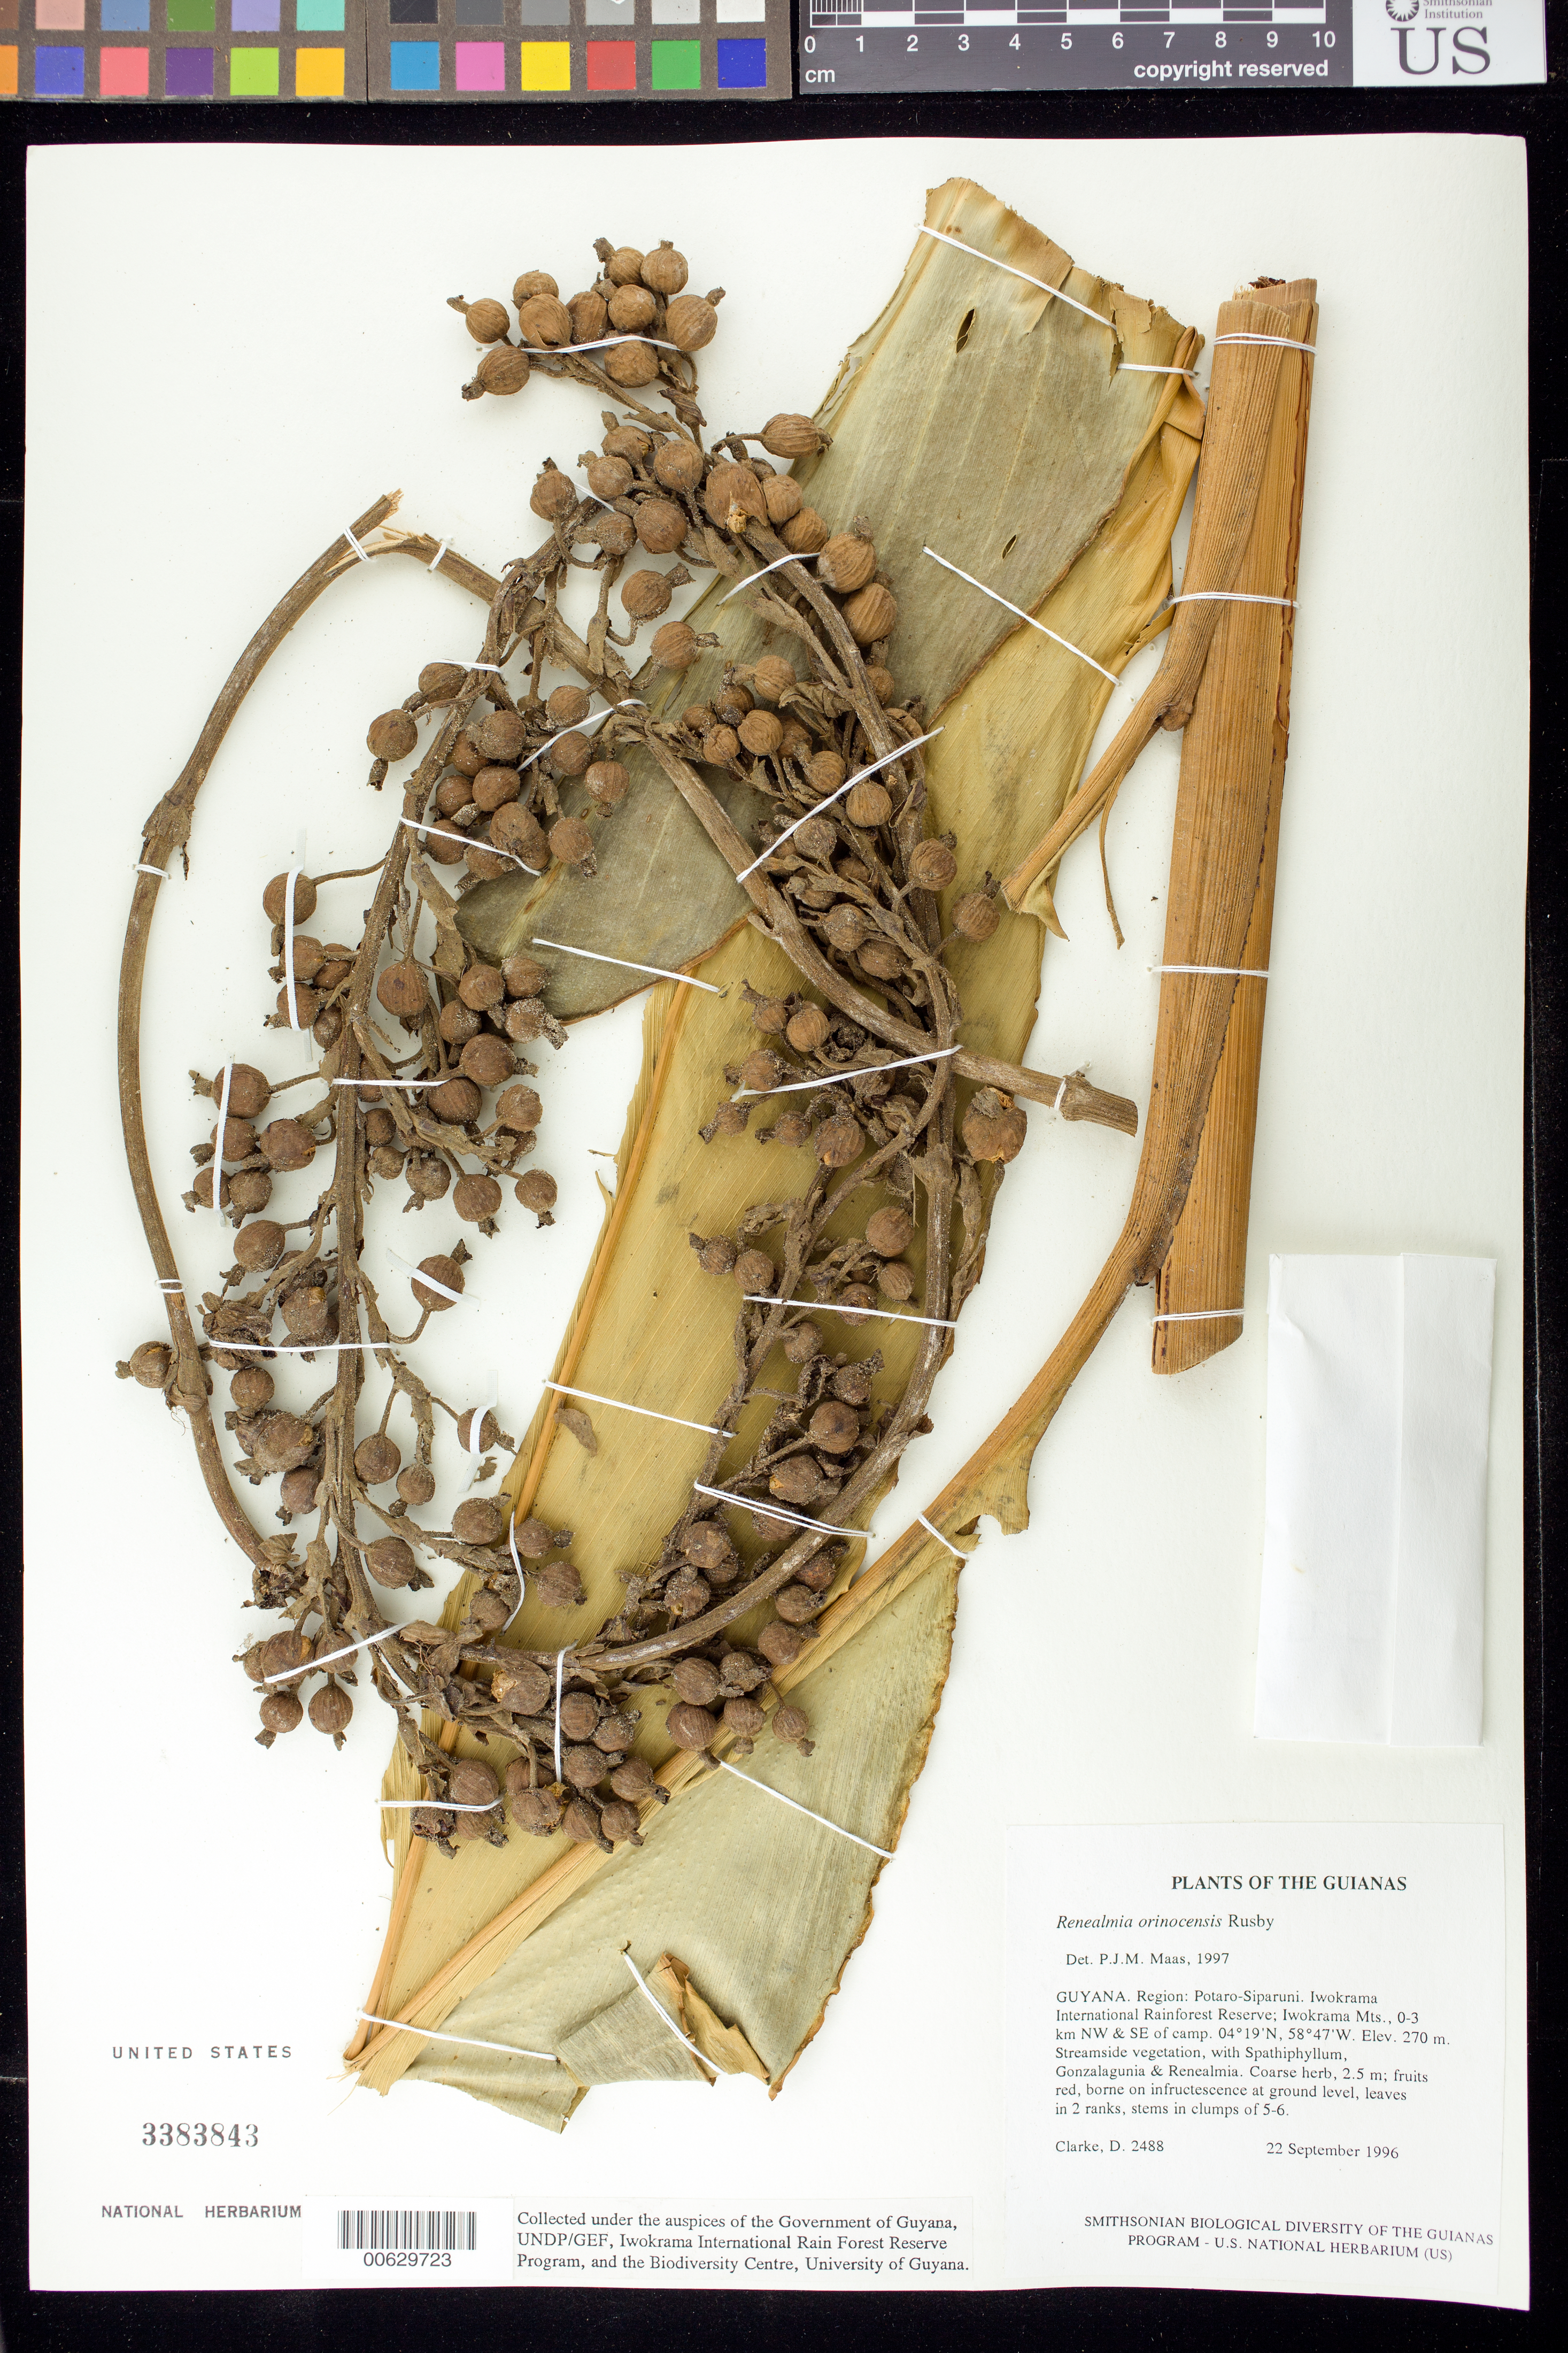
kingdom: Plantae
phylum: Tracheophyta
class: Liliopsida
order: Zingiberales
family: Zingiberaceae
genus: Renealmia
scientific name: Renealmia orinocensis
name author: Rusby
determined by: Maas, Paul J. M.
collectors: H. D. Clarke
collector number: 2488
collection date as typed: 22 September 1996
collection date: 1996-09-22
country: Guyana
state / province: Potaro-Siparuni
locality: Iwokrama International Rainforest Reserve; Iwokrama Mts., 0-3 km NW & SE of camp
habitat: Streamside vegetation, with Spathiphyllum, Gonzalagunia & Renealmia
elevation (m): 270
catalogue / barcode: US 3383843